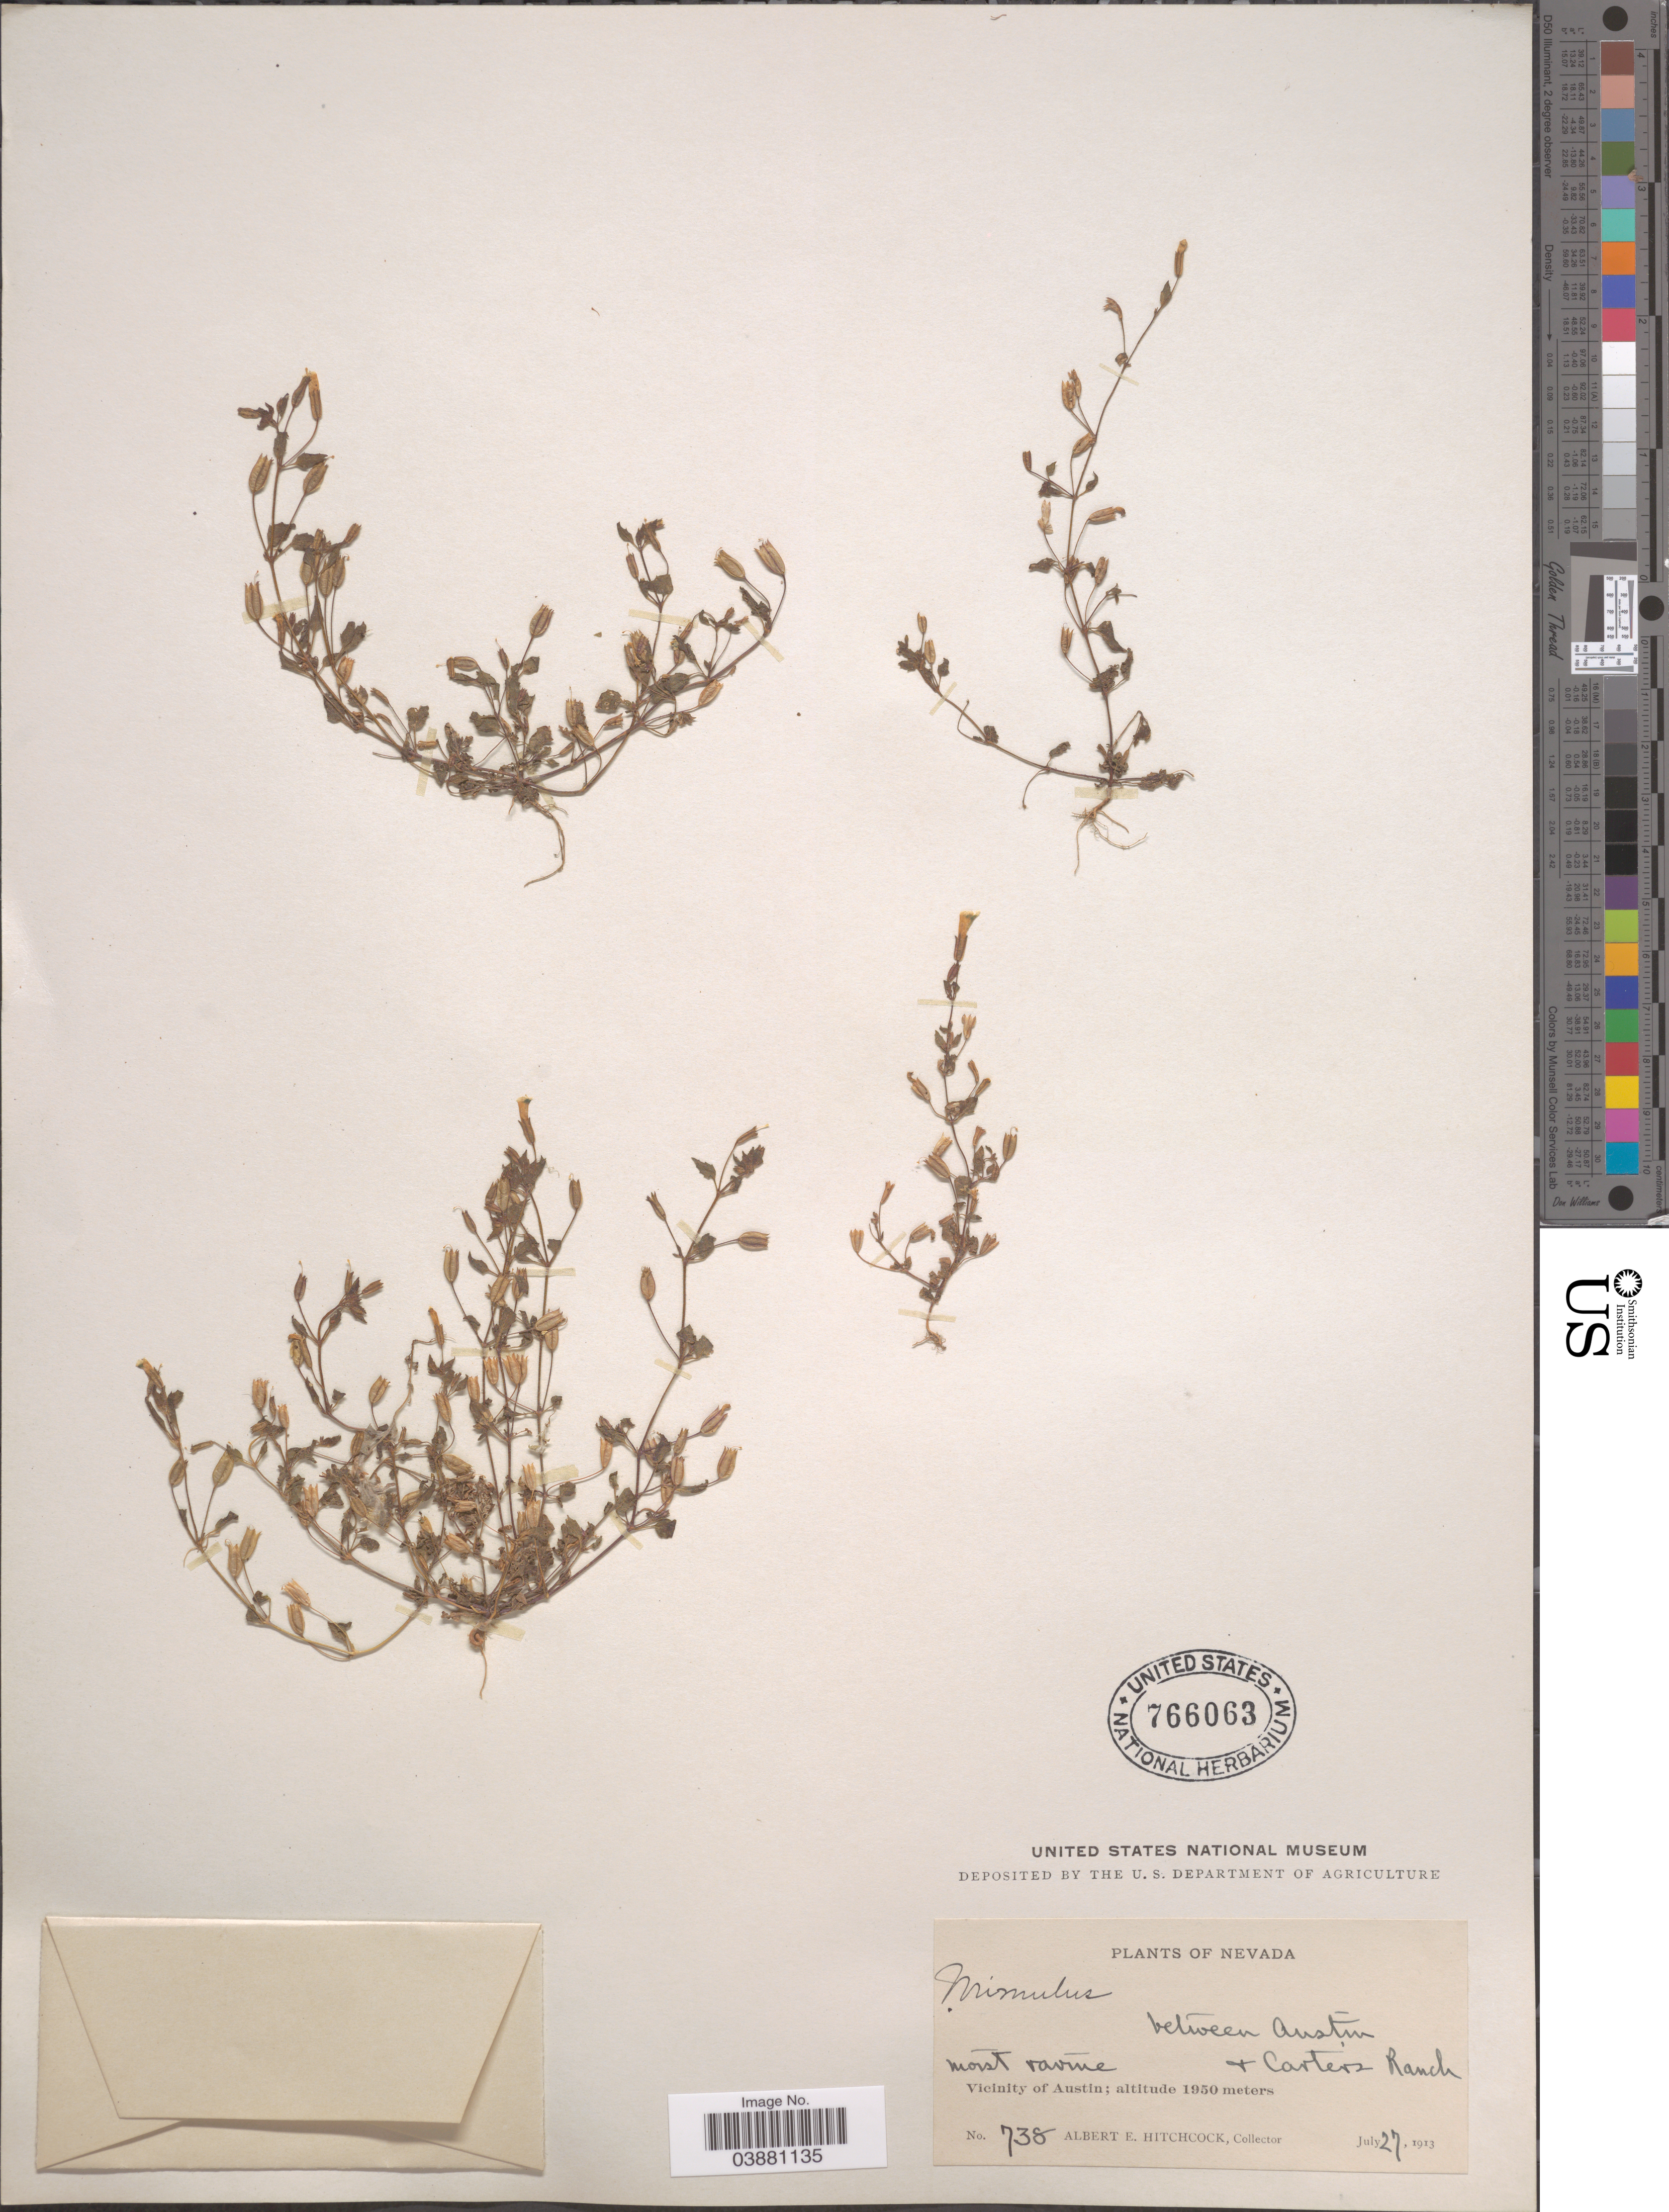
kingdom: Plantae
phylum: Tracheophyta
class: Magnoliopsida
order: Lamiales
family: Phrymaceae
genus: Mimulus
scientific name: Mimulus floribundus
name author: Douglas ex Lindl.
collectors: A. Hitchcock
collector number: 738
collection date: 1913-07-27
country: United States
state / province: Nevada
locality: Between Austin & Carter's Ranch. Vicinity of Austin.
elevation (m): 1950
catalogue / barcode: US 766063